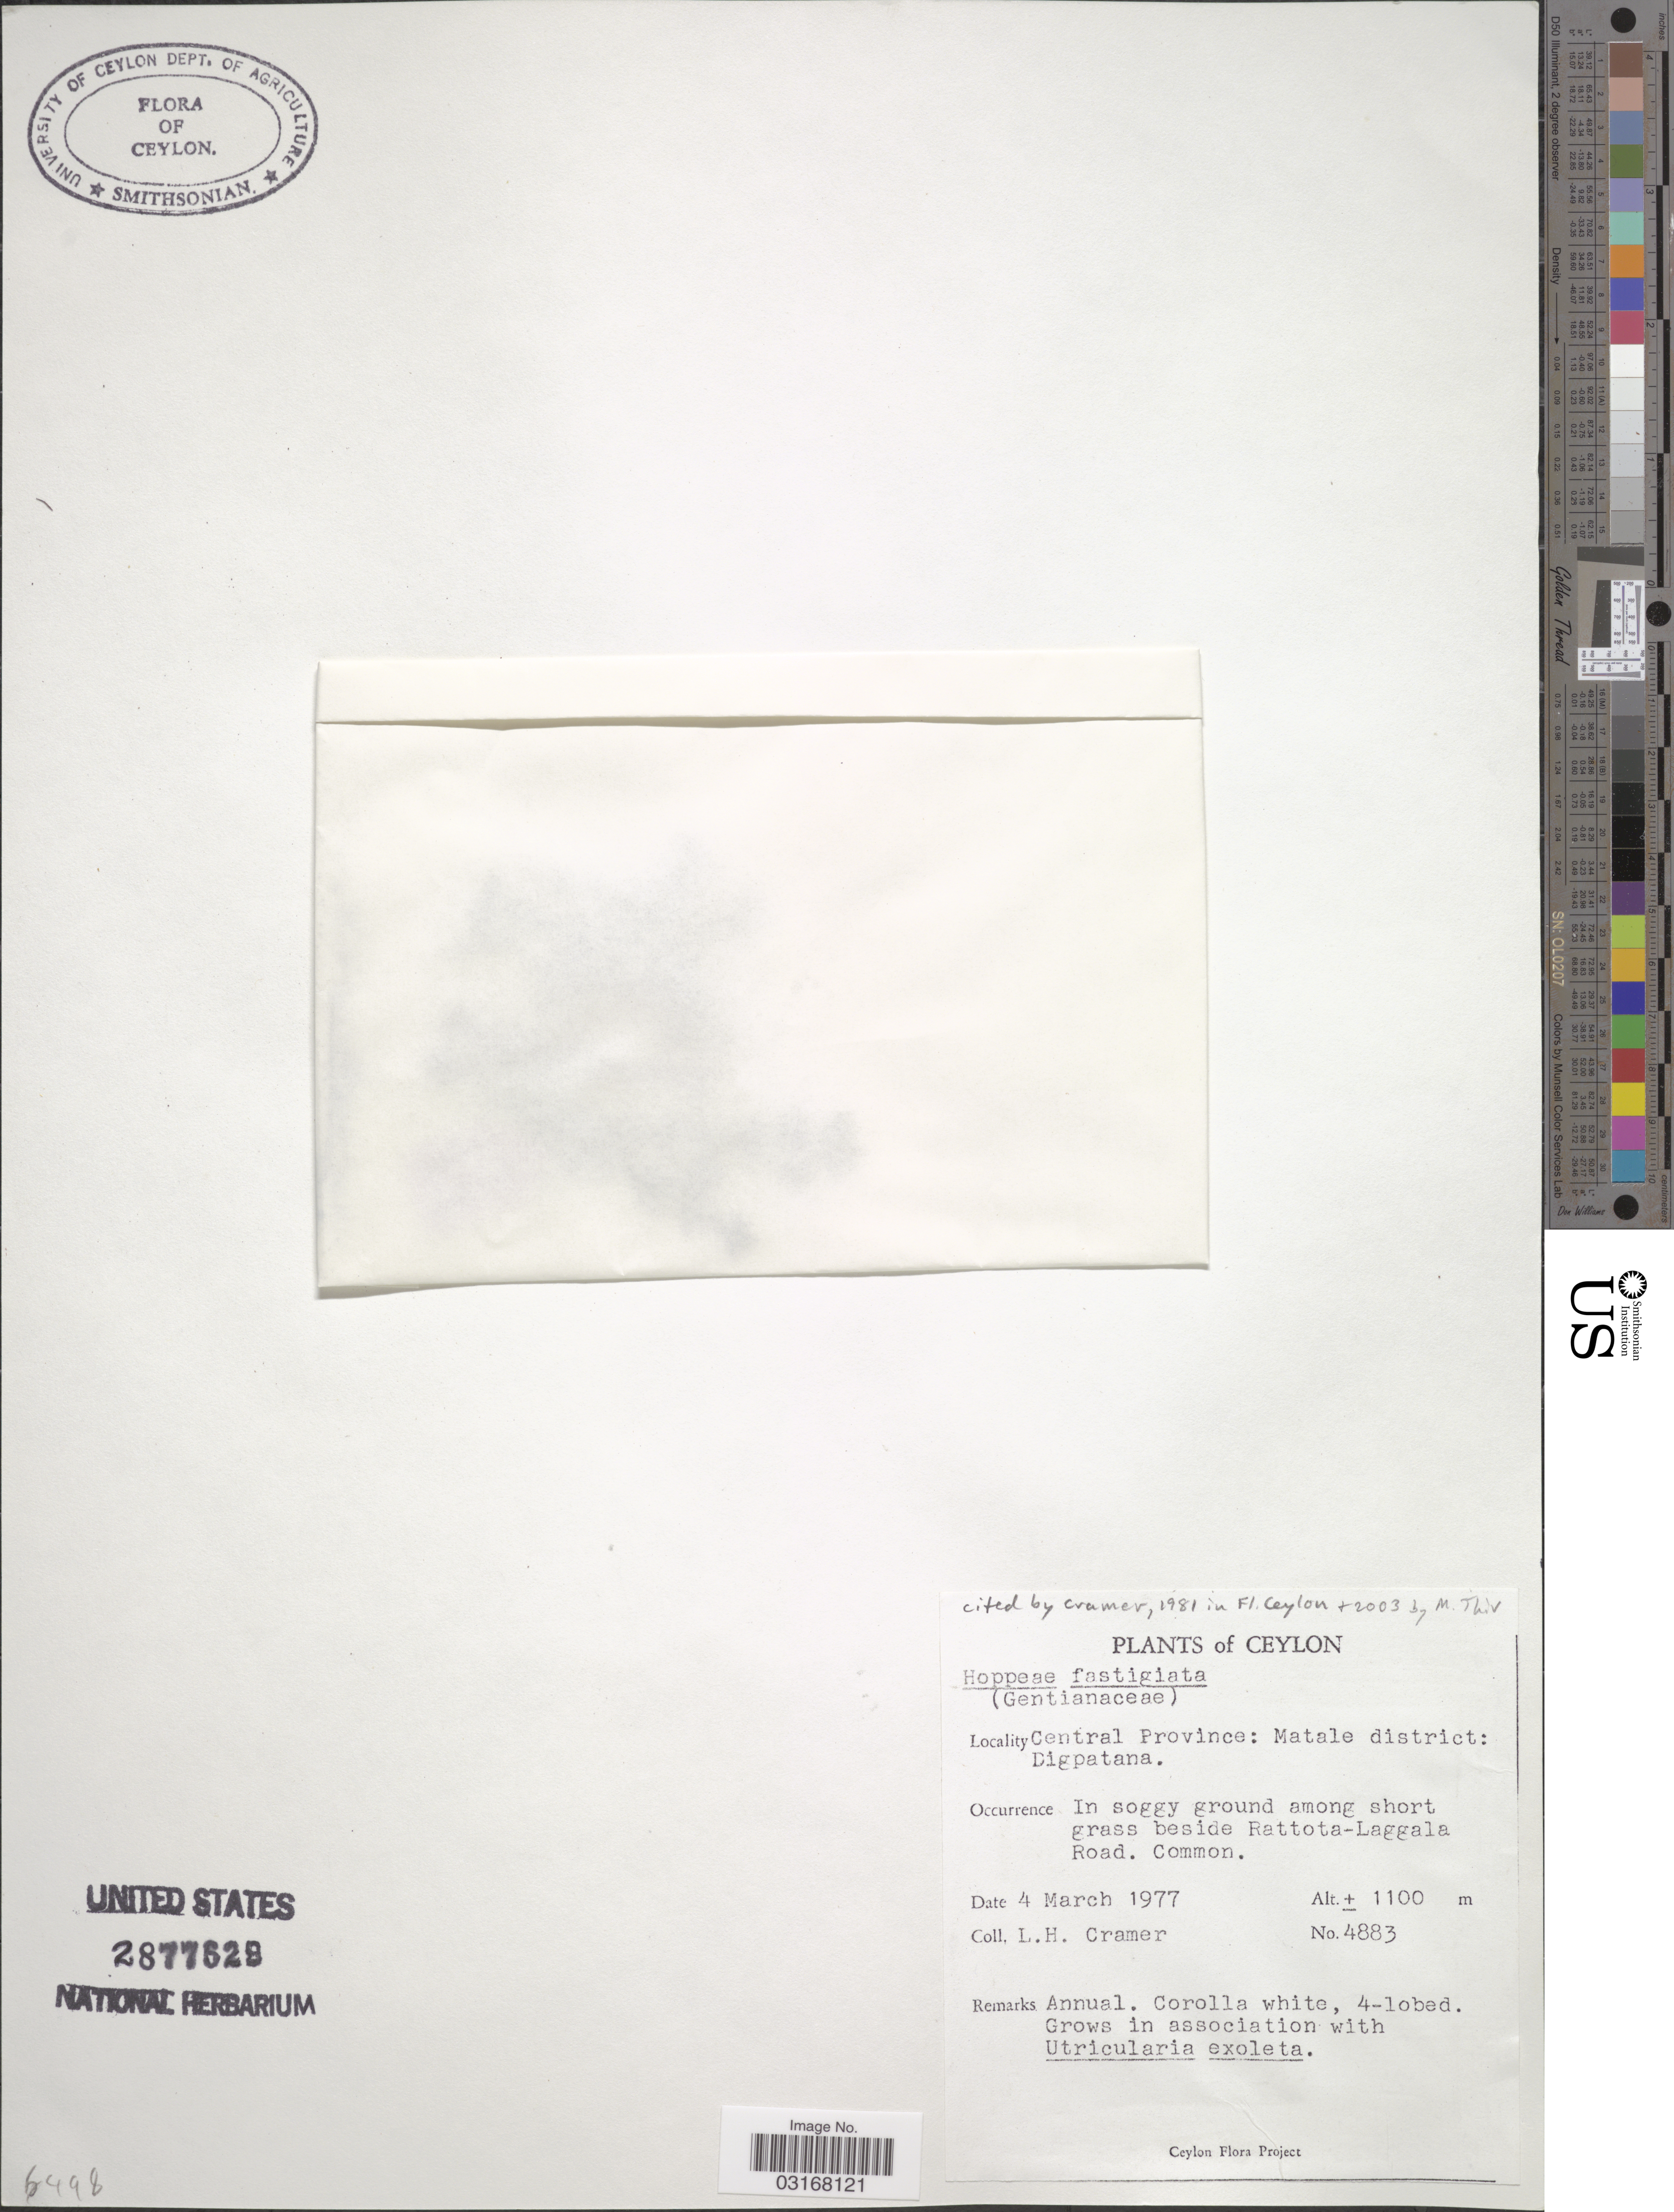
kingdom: Plantae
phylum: Tracheophyta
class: Magnoliopsida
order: Gentianales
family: Gentianaceae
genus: Hoppea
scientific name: Hoppea fastigiata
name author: (Griseb.) C.B. Clarke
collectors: L. H. Cramer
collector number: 4883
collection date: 1977-03-04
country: Sri Lanka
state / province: Central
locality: Ceylon. Matale district: Digpatana. Beside Rattota-Laggala Road.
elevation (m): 1100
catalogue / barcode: US 2877628